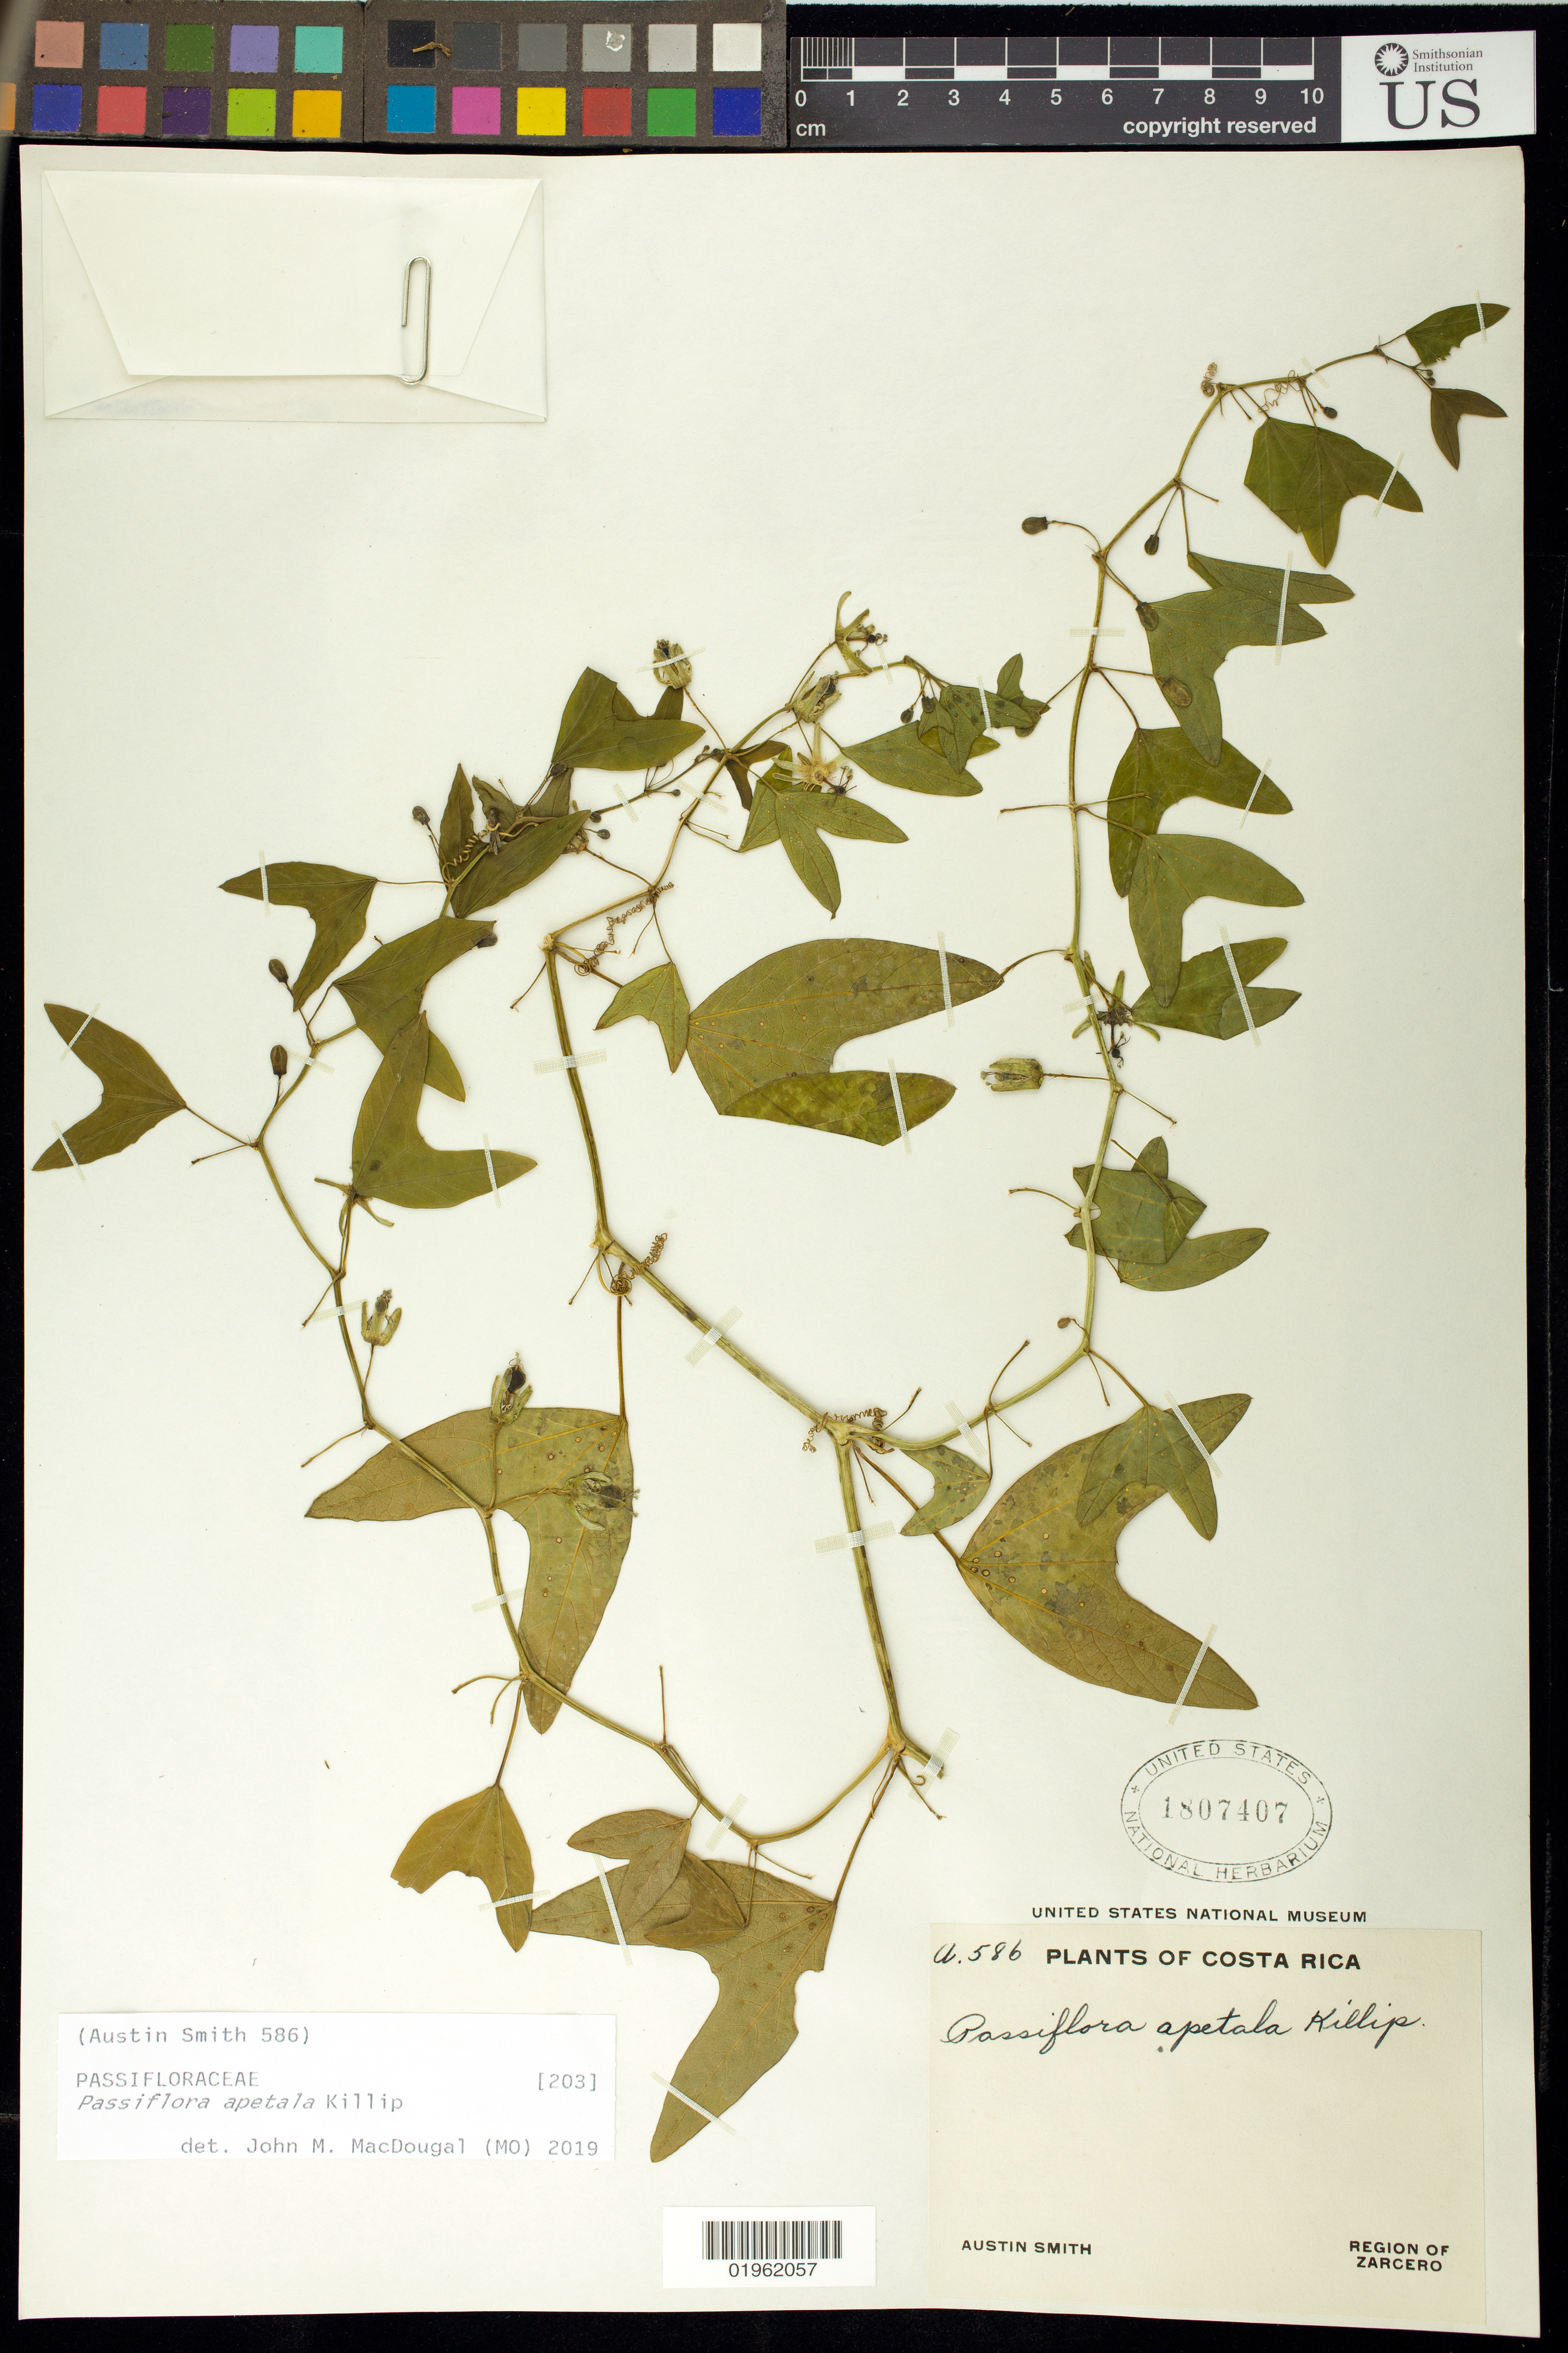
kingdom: Plantae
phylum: Tracheophyta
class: Magnoliopsida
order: Malpighiales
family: Passifloraceae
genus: Passiflora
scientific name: Passiflora apetala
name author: Killip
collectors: A. H. Smith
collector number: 586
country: Costa Rica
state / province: Alajuela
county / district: Zarcero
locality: Zarcero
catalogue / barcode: US 1807407